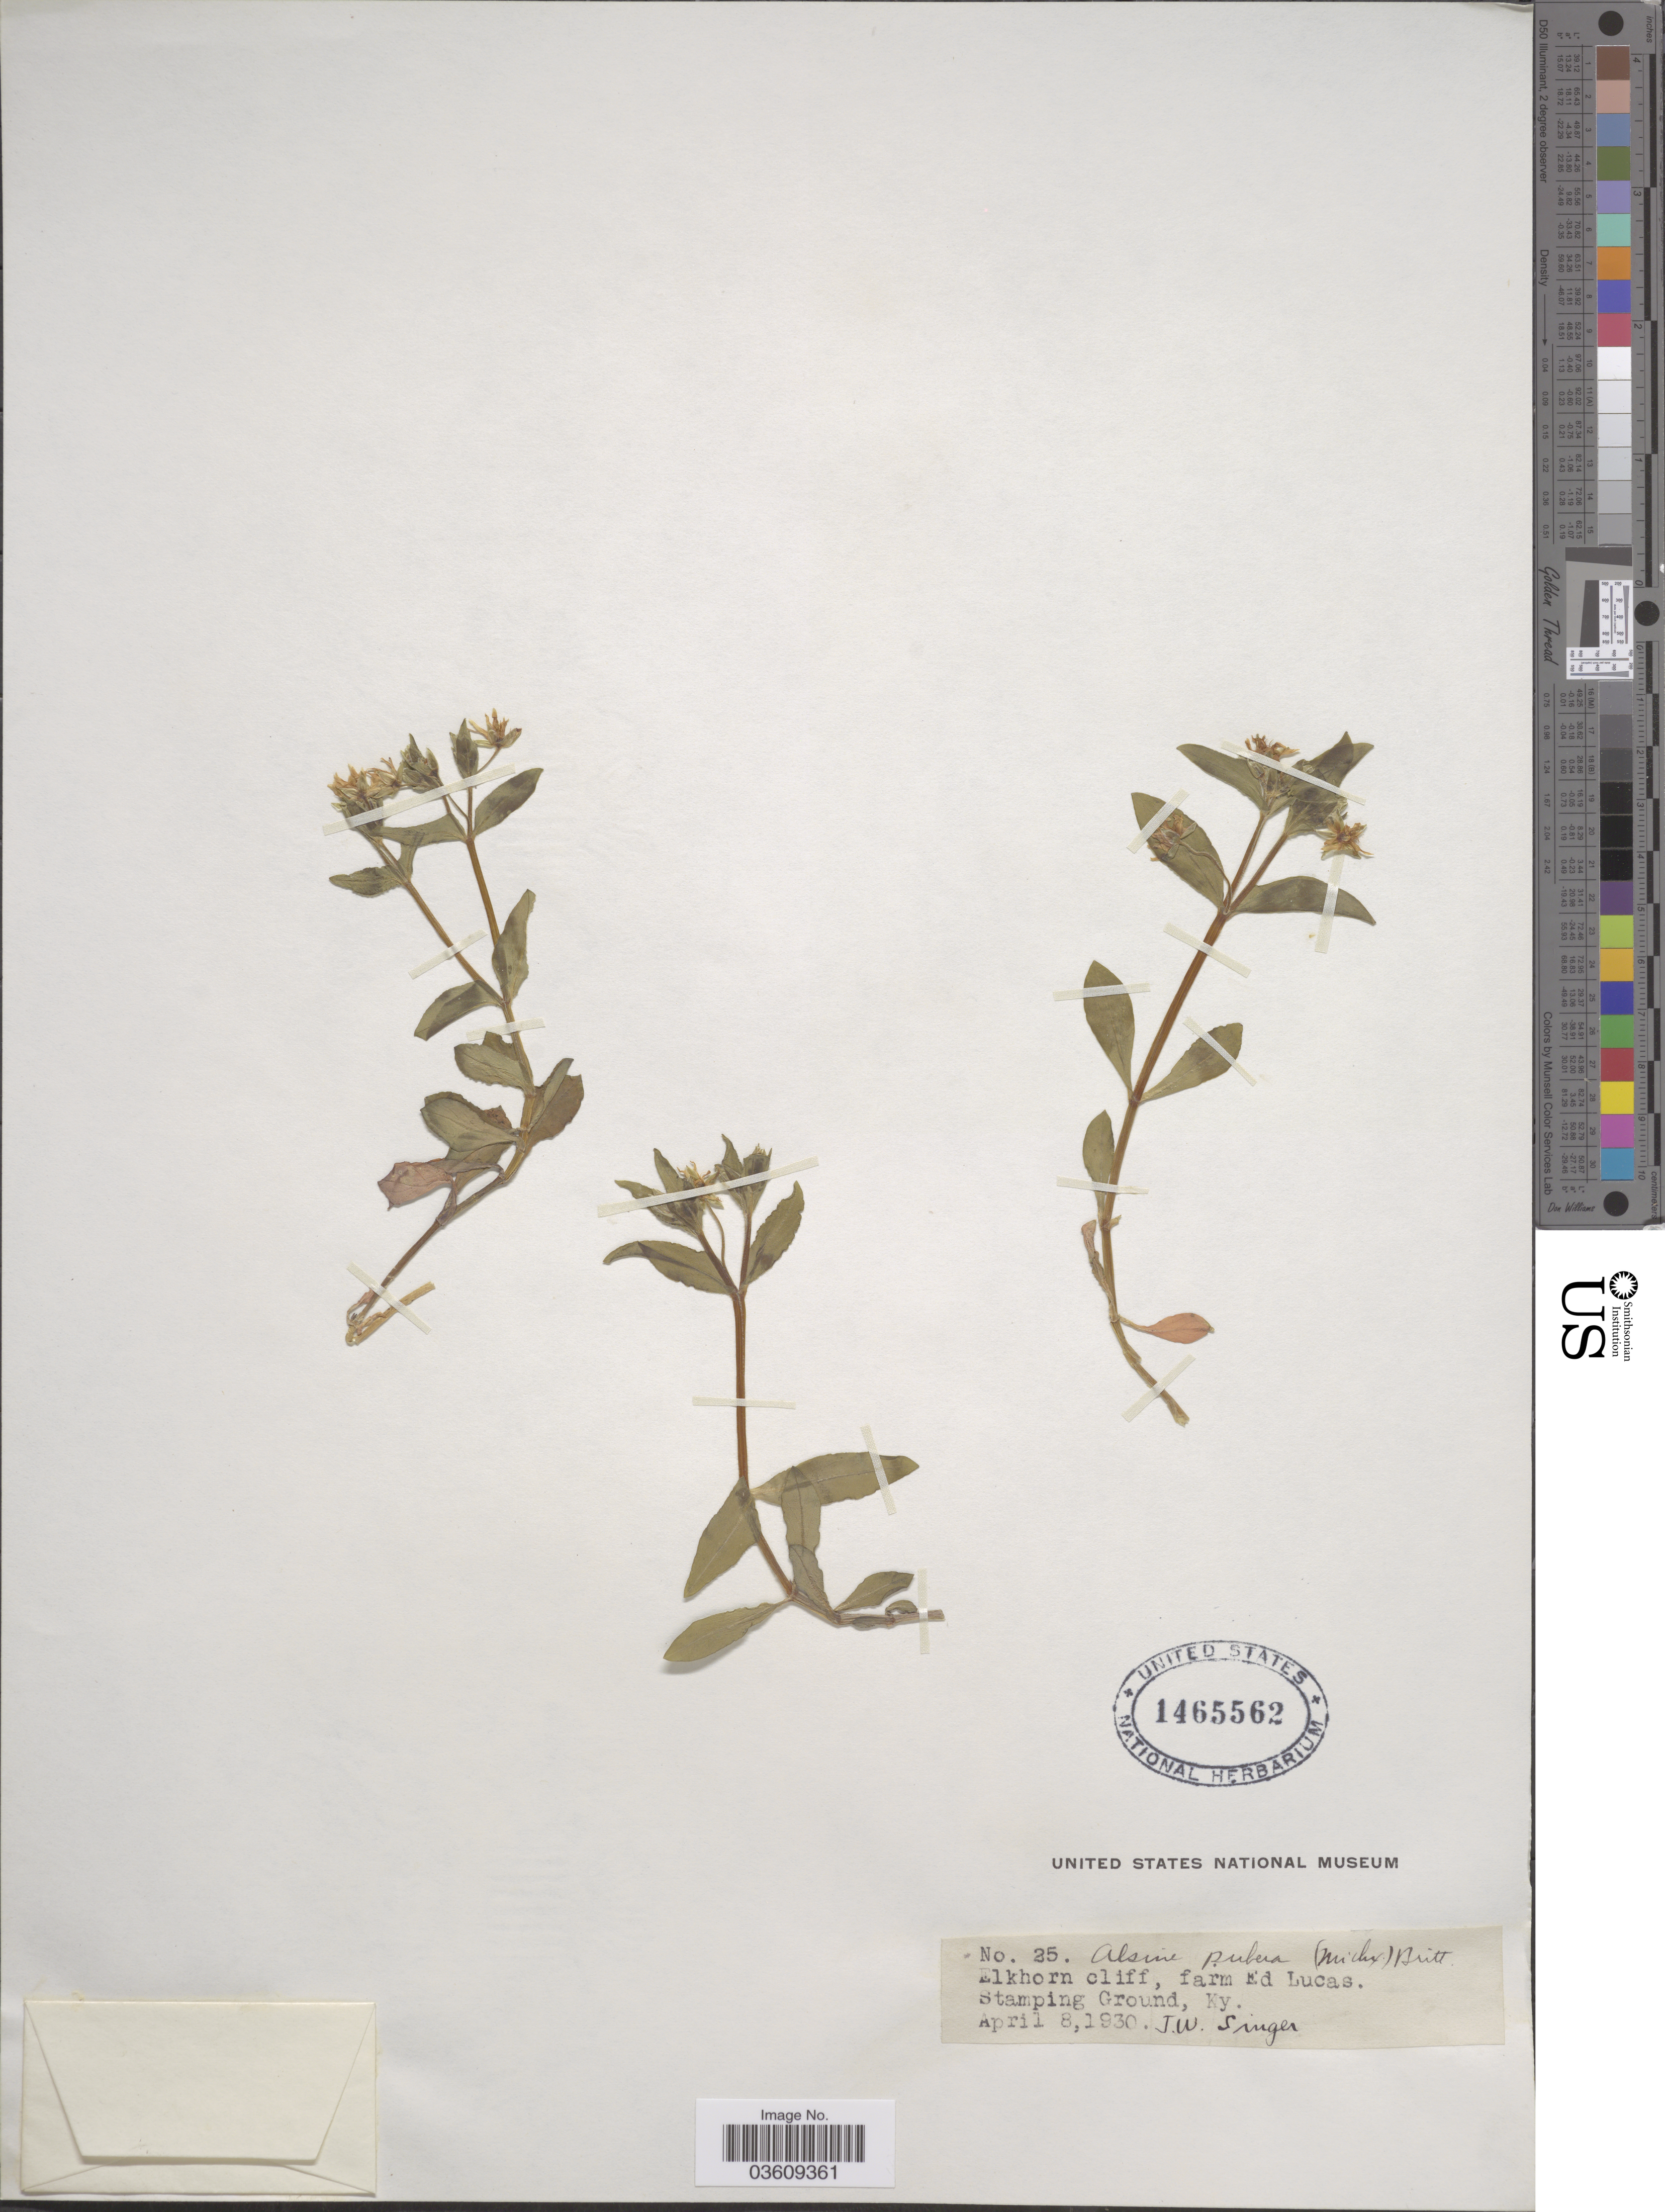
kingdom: Plantae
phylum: Tracheophyta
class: Magnoliopsida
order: Caryophyllales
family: Caryophyllaceae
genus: Stellaria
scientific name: Stellaria pubera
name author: Michx.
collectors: J. EW. Singer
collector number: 25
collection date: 1930-04-08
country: United States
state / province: Kentucky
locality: Elkhorn cliff, farm Ed Lucas. Stamping Ground.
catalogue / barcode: US 1465562